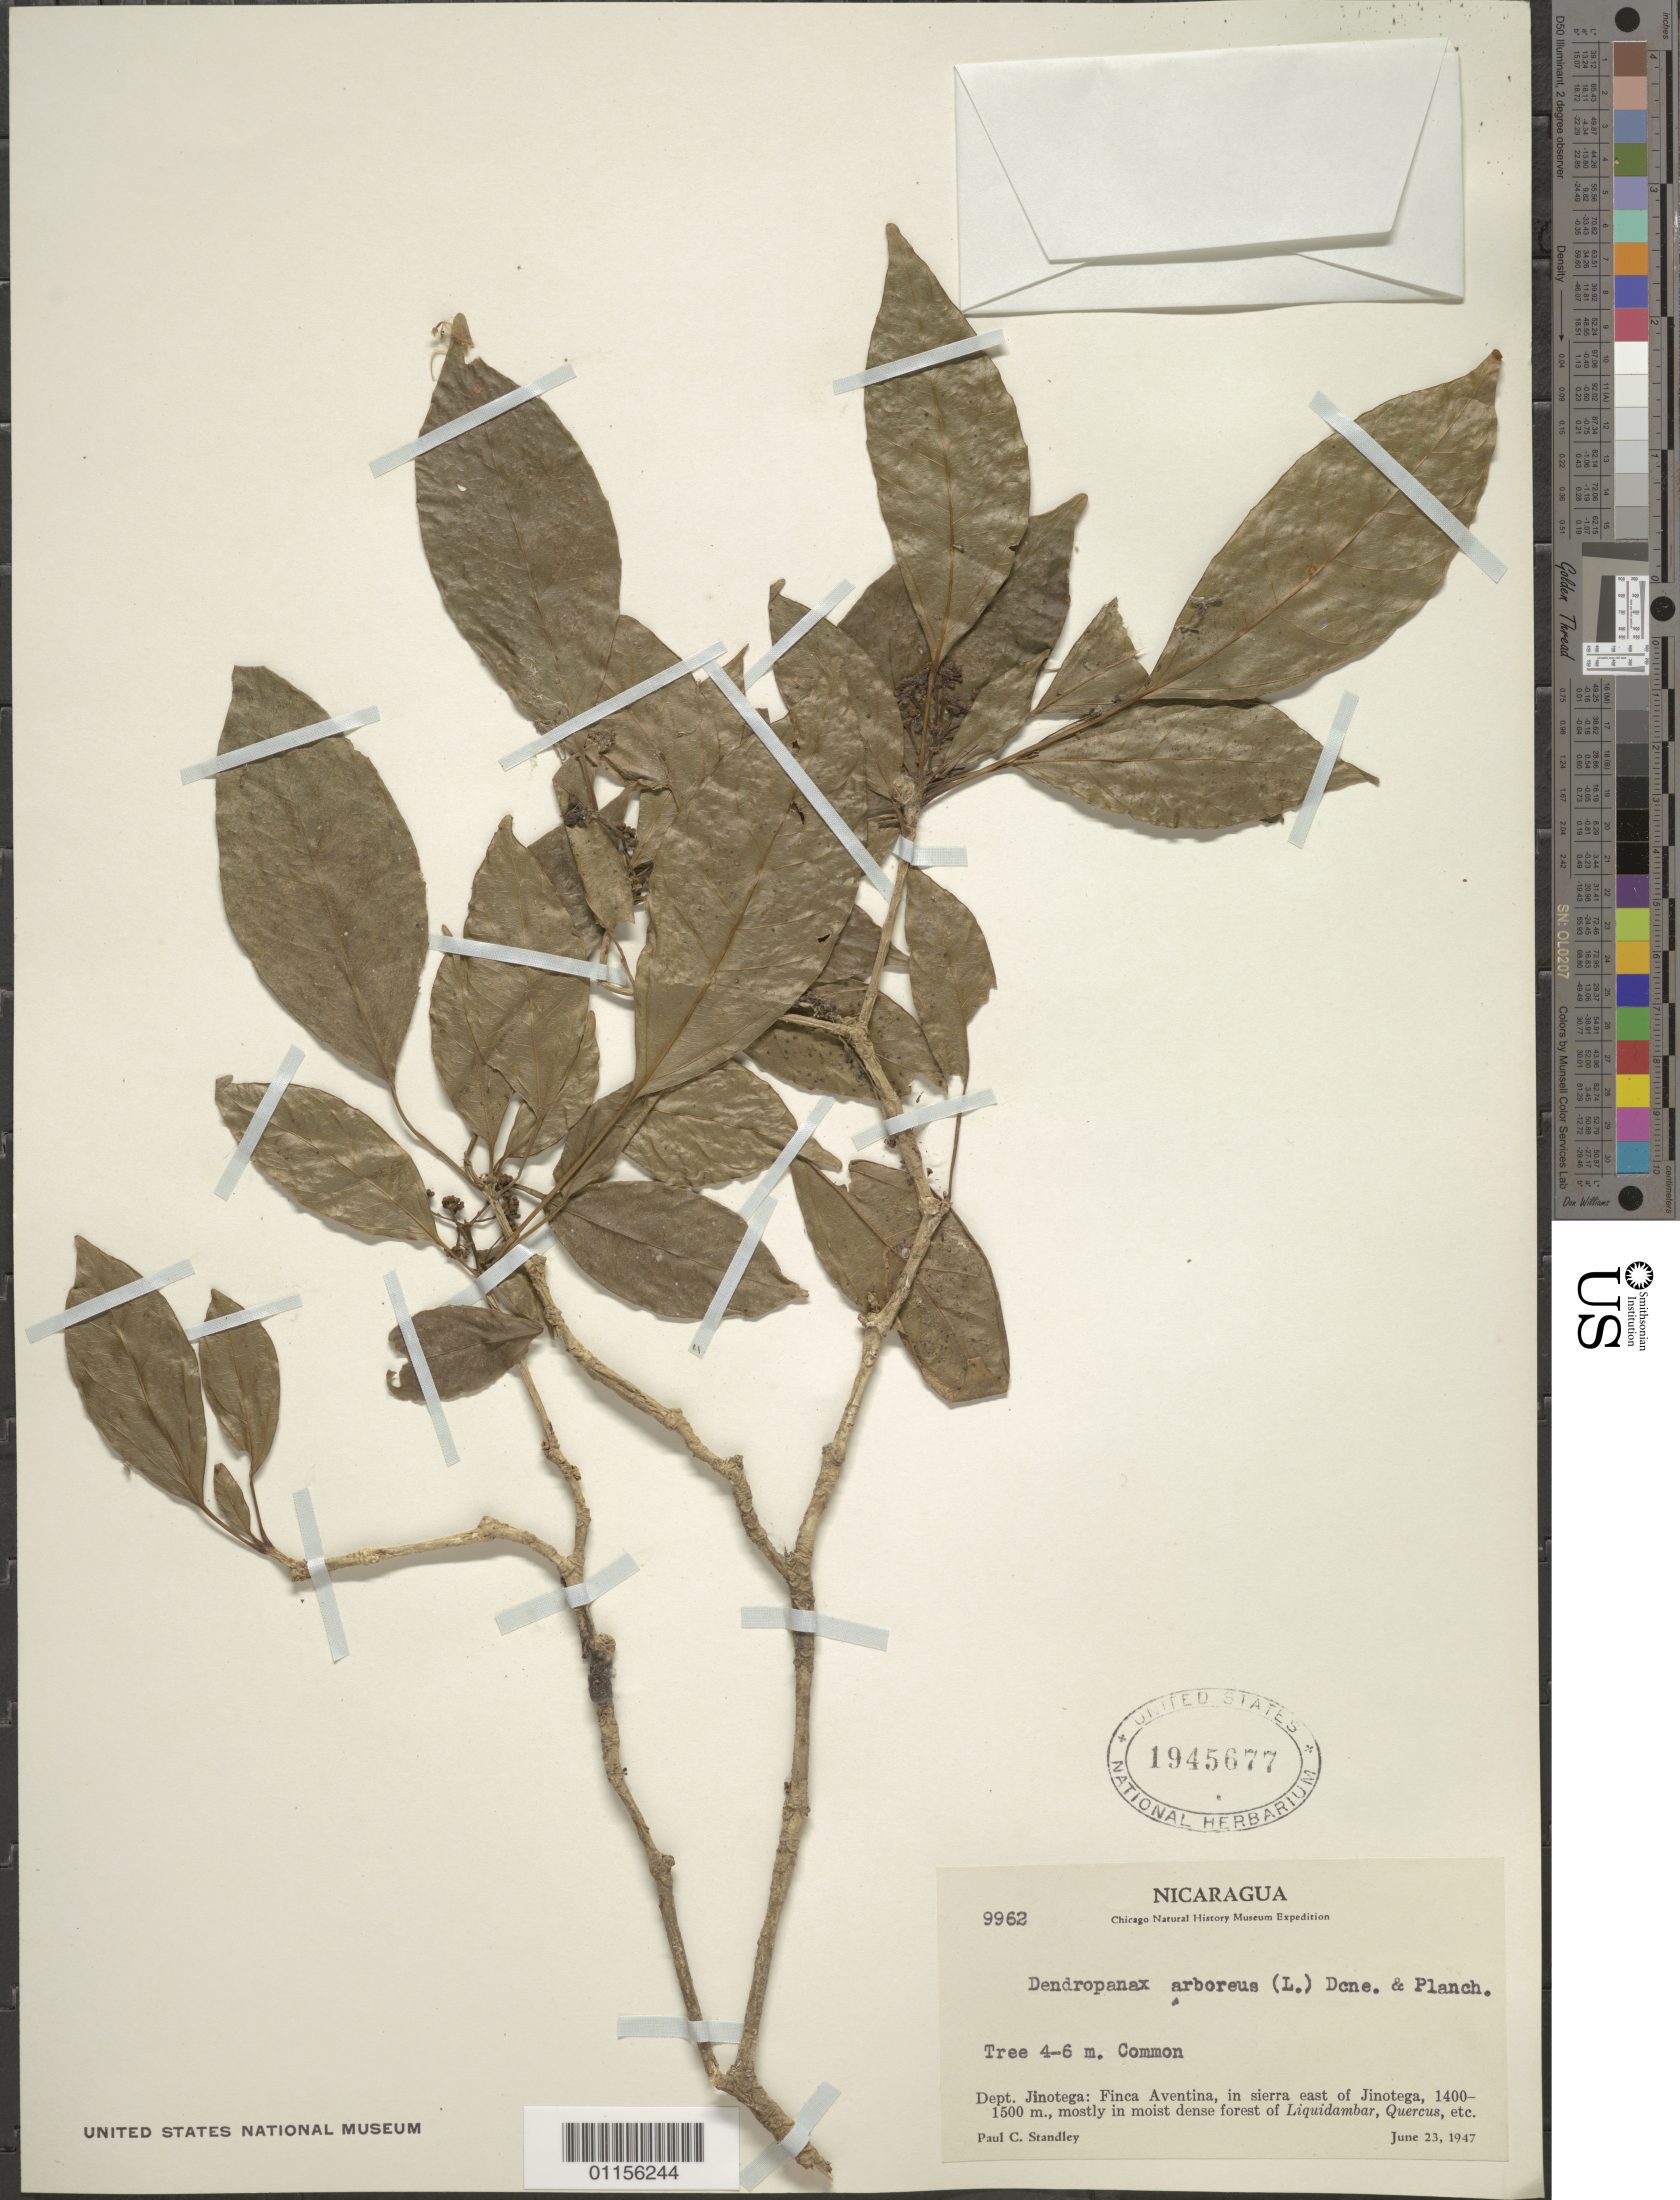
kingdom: Plantae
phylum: Tracheophyta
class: Magnoliopsida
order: Apiales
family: Araliaceae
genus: Dendropanax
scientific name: Dendropanax arboreus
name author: (L.) Decne. & Planch.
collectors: P. C. Standley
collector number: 9962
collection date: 1947-06-23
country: Nicaragua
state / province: Jinotega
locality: Finca Aventina, in sierra E of Jinotega.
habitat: Tree. Common. In moist dense forest.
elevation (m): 1400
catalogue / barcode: US 1945677